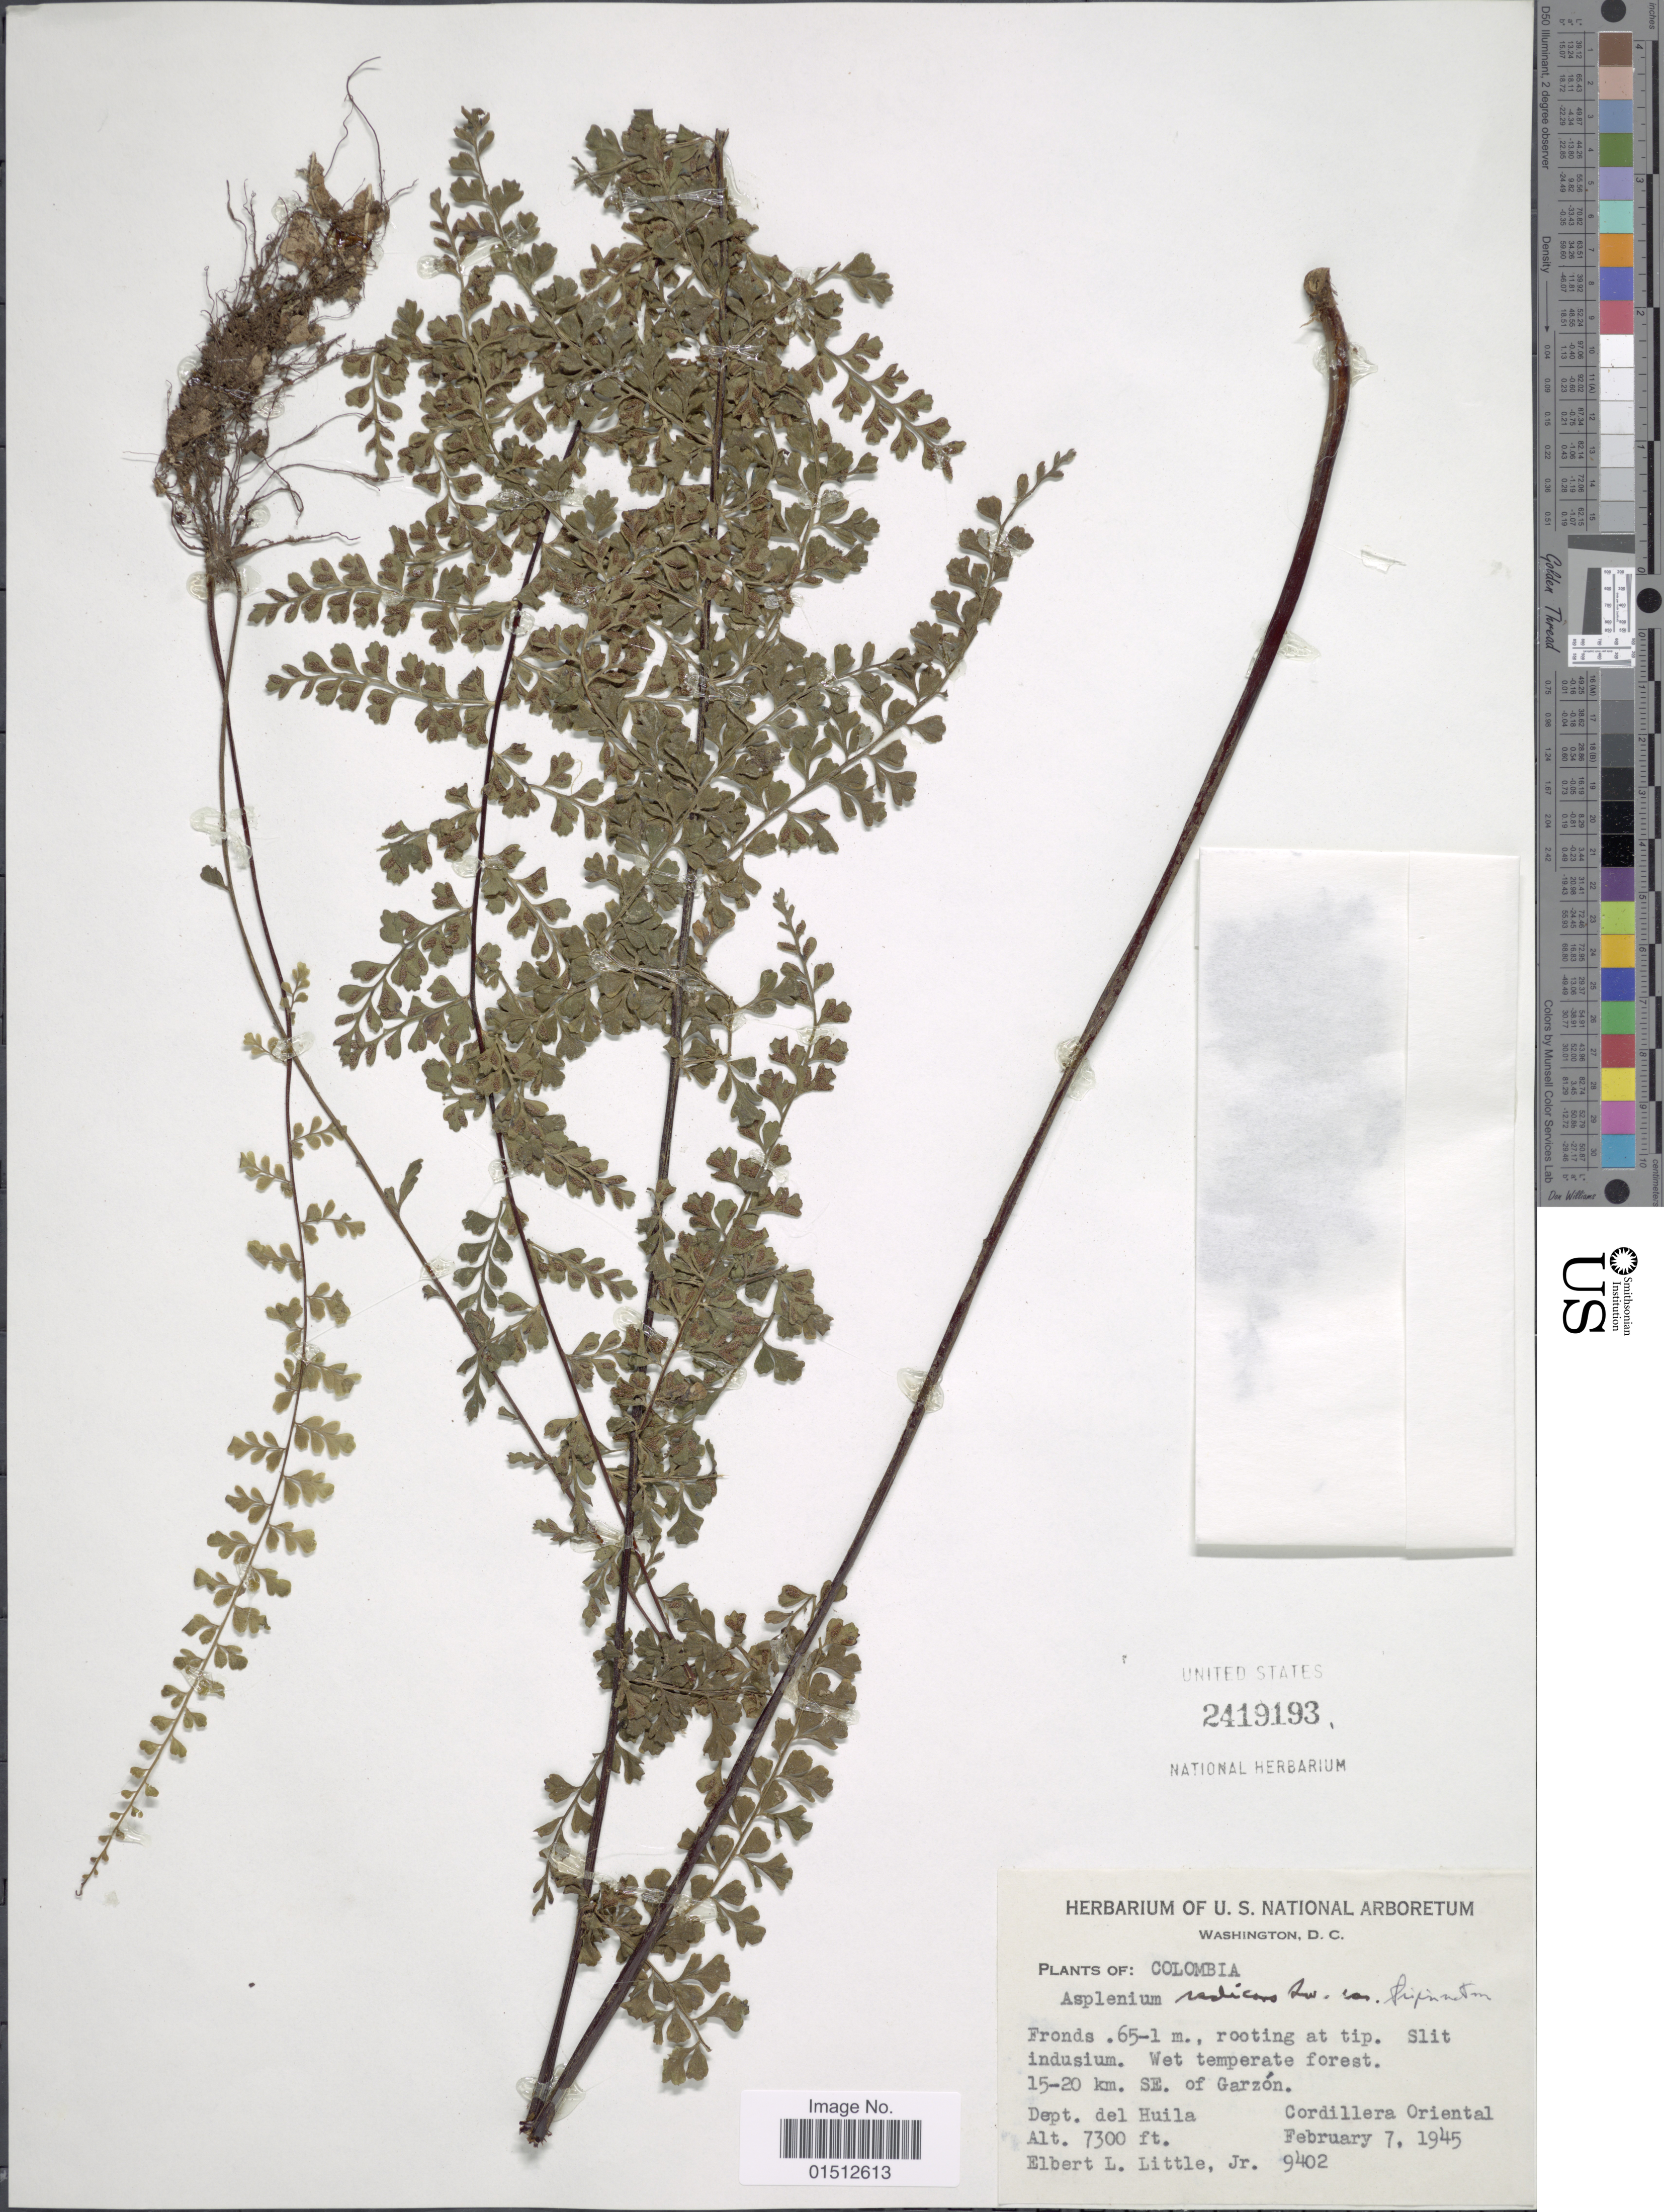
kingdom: Plantae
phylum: Tracheophyta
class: Polypodiopsida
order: Polypodiales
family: Aspleniaceae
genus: Asplenium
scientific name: Asplenium radicans var. tripinnatum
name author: (Hieron.) Proctor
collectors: E. L. Little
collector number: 9402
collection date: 1945-02-07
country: Colombia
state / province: Huila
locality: Colombia, 15-20 km. SE. of Garzon. Dept. del Huila.Cordillera Oriental.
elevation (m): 2225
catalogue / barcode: US 2419193